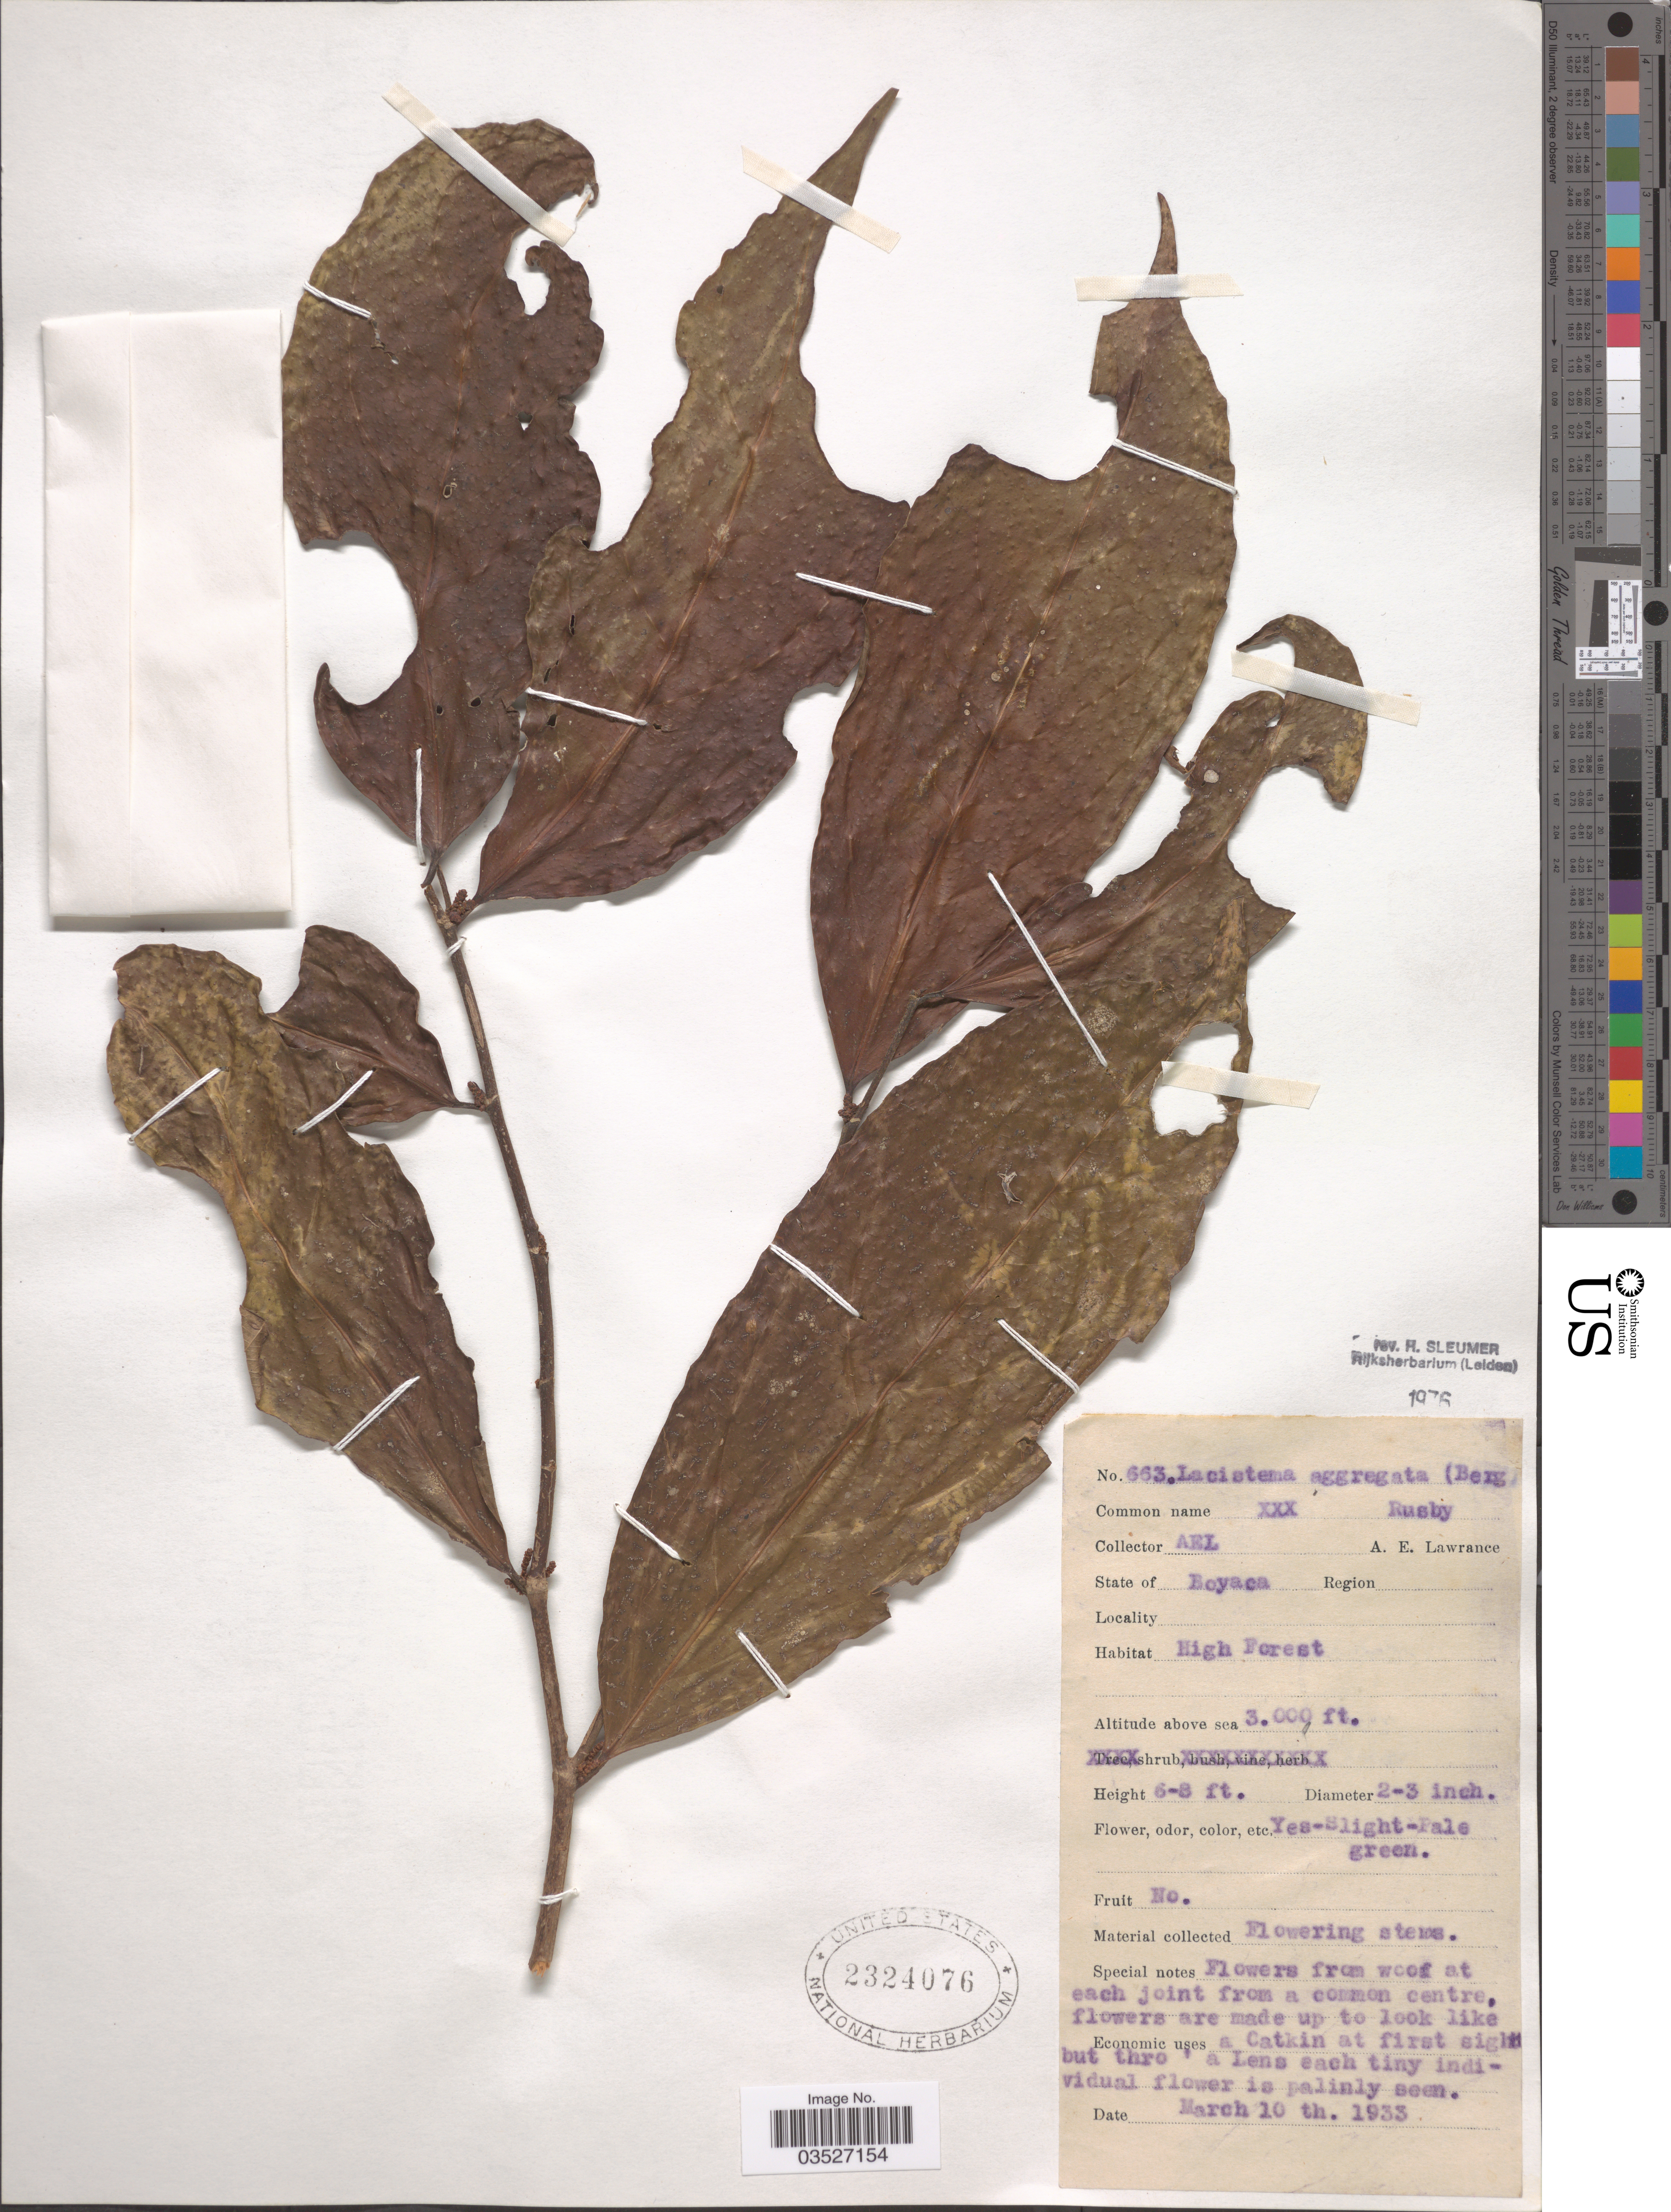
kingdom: Plantae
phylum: Tracheophyta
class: Magnoliopsida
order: Malpighiales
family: Lacistemataceae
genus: Lacistema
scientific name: Lacistema aggregatum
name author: (P.J. Bergius) Rusby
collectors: A. Lawrence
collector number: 663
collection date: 1933-03-10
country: Colombia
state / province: Boyacá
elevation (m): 914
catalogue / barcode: US 2324076